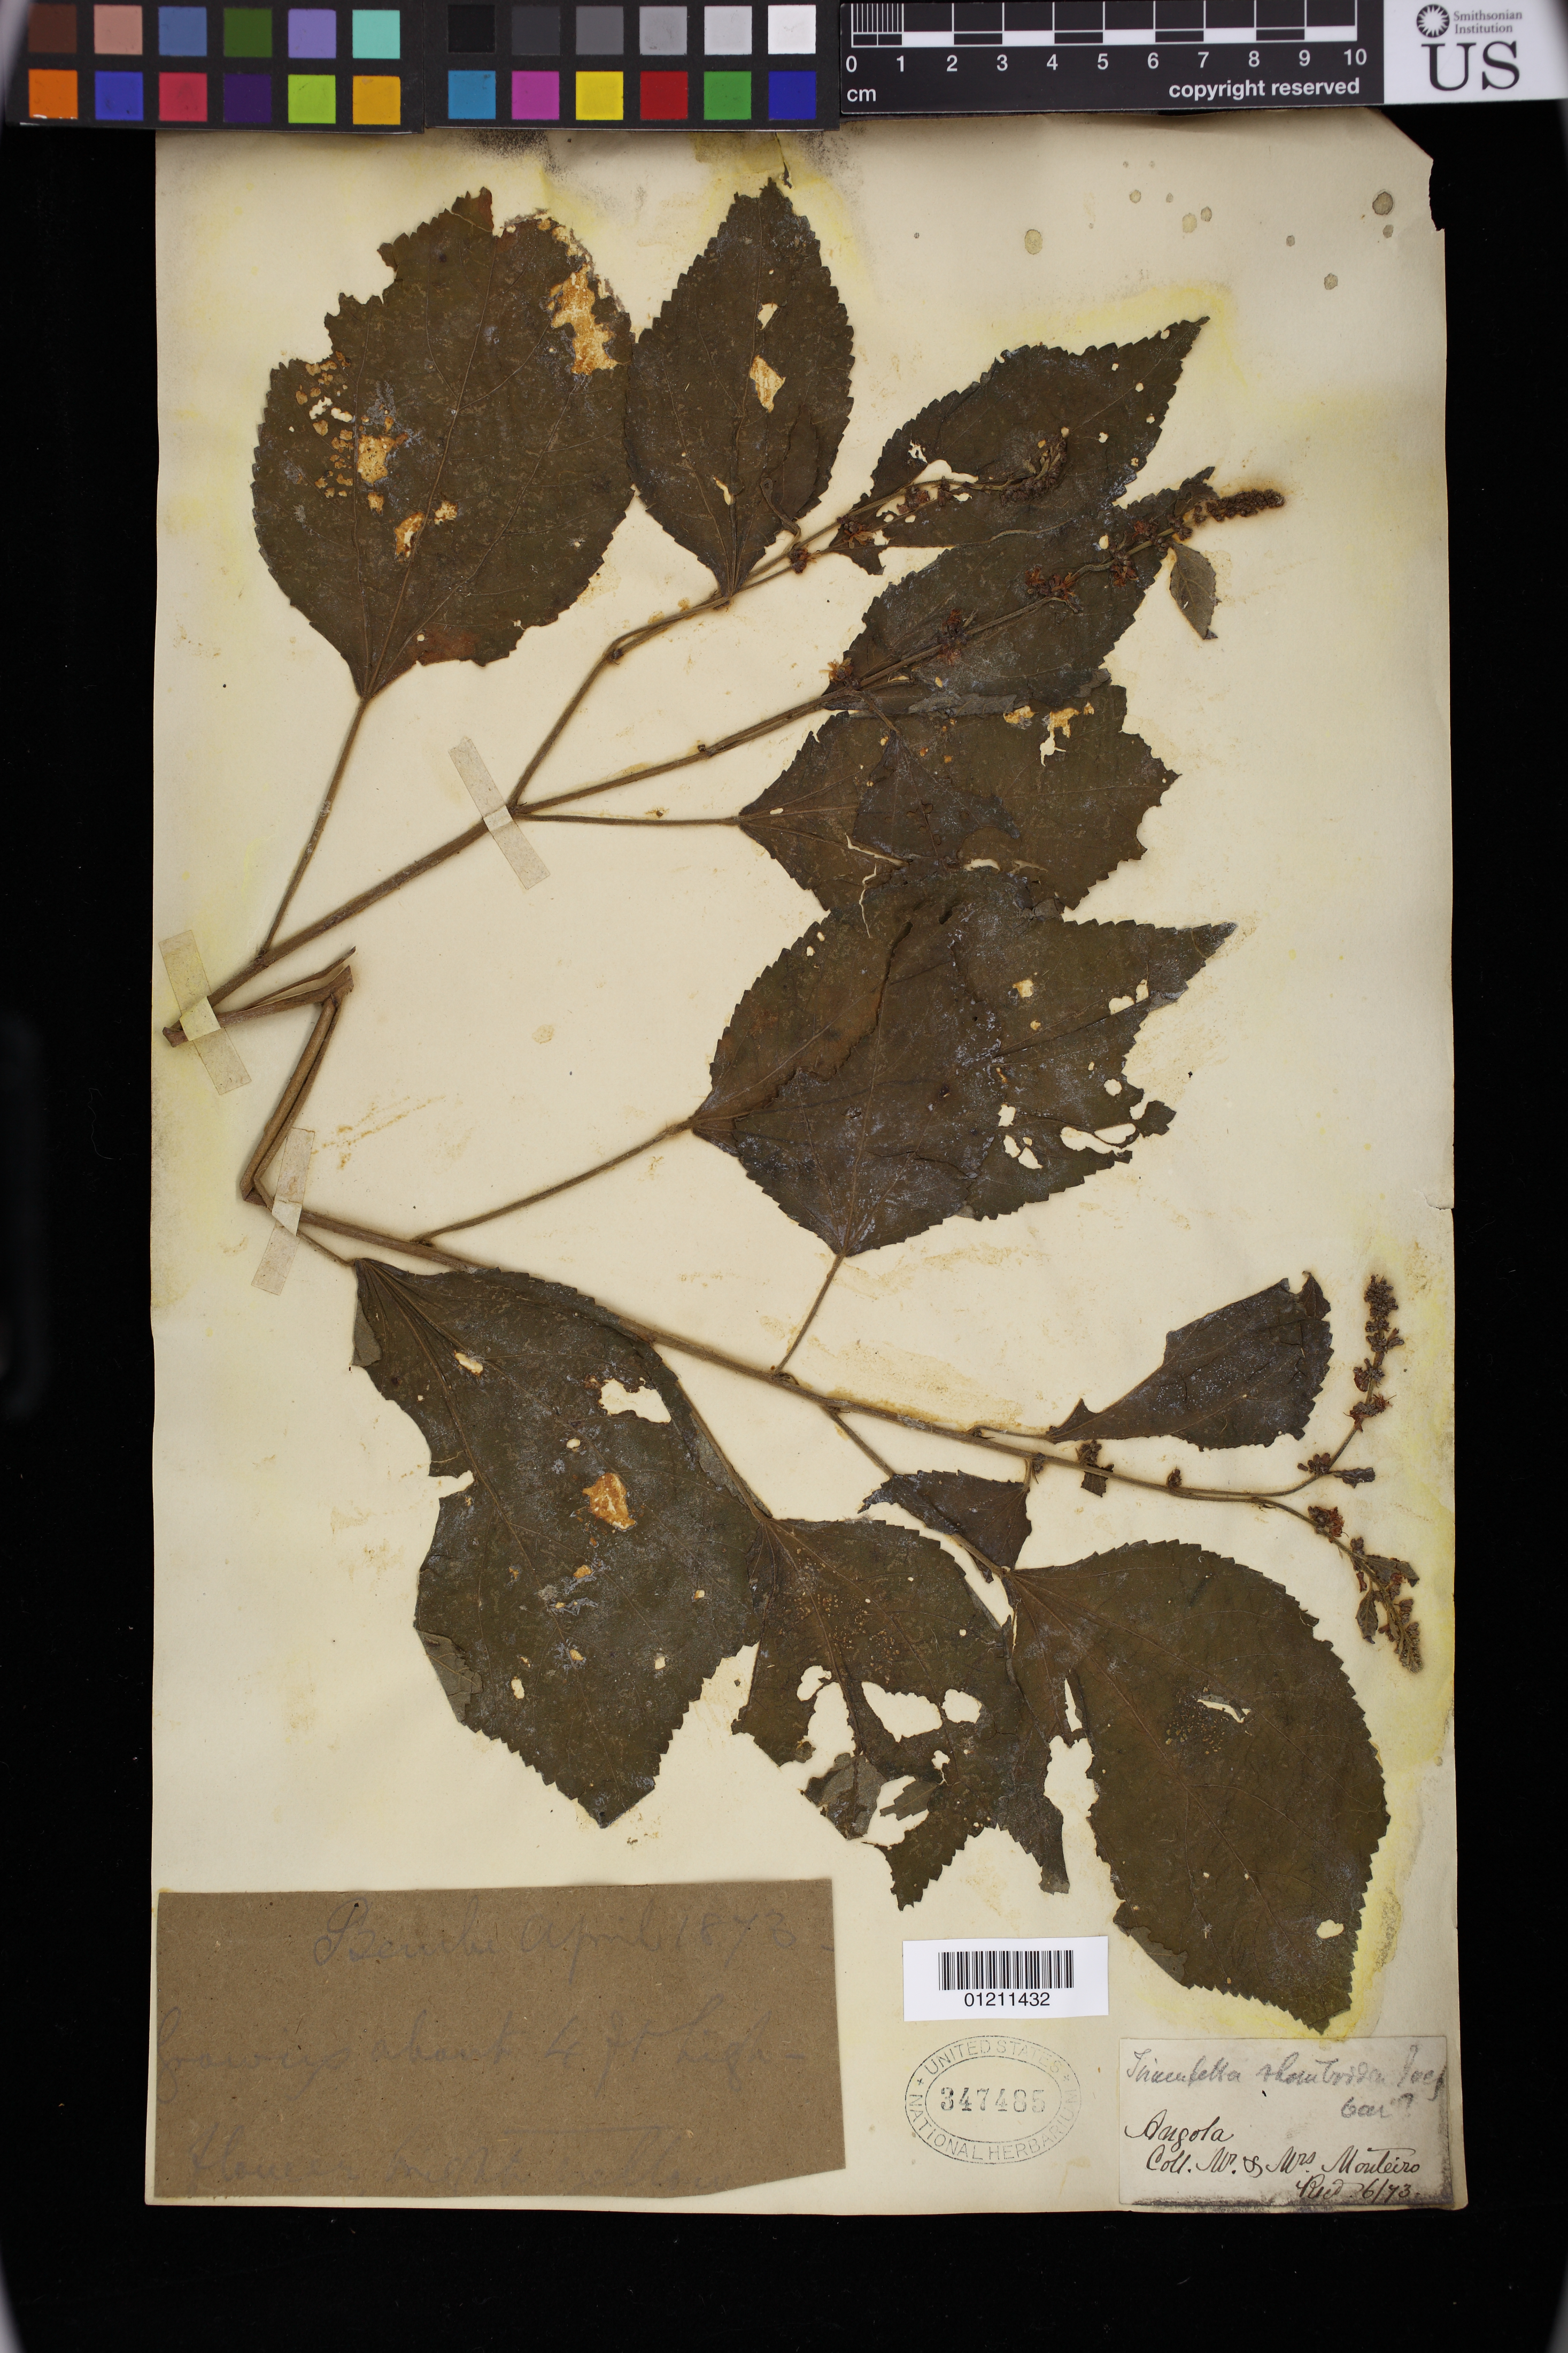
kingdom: Plantae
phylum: Tracheophyta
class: Magnoliopsida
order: Malvales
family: Malvaceae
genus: Triumfetta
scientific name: Triumfetta rhomboidea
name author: Jacq.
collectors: J. J. Monteiro & R. Monteiro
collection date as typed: Apr 1873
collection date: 1873-04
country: Angola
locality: Benchi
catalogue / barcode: US 347485